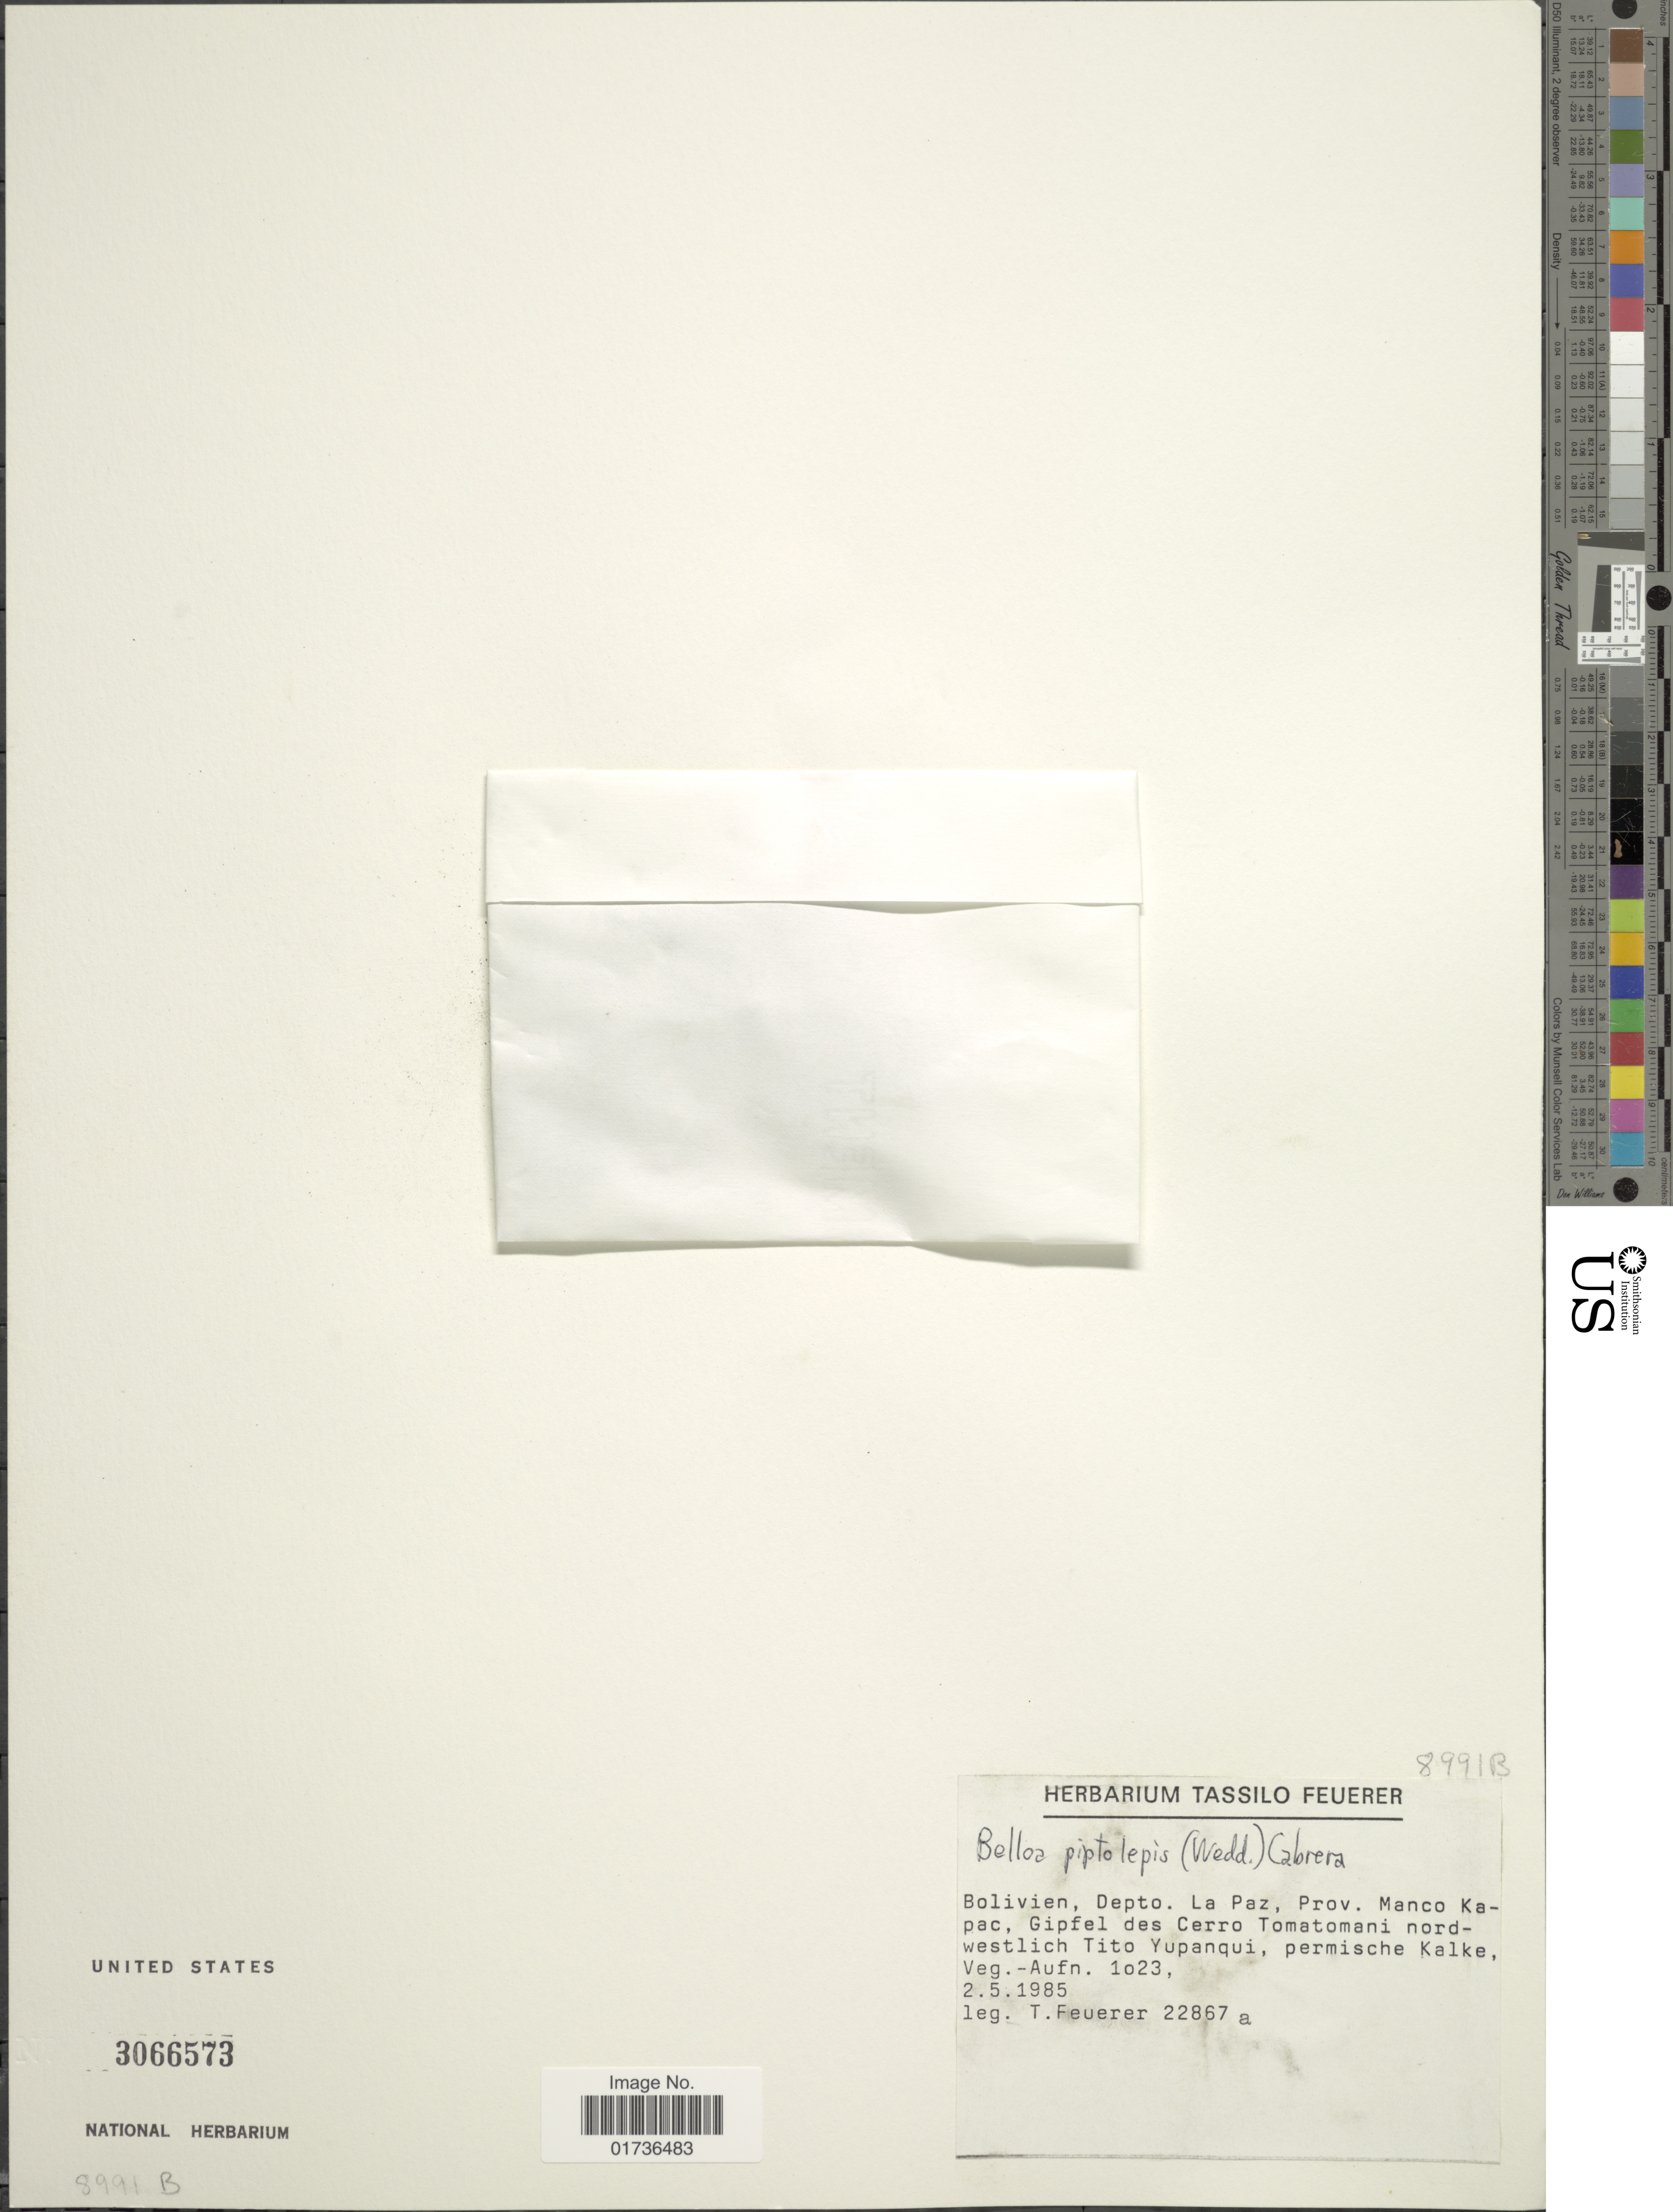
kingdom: Plantae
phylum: Tracheophyta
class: Magnoliopsida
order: Asterales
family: Asteraceae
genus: Mniodes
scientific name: Mniodes piptolepis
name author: (Wedd.) S.E. Freire et al.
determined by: Dillon, M. O.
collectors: T. Feuerer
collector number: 22867a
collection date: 1985-05-02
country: Bolivia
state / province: La Paz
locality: Dept. La Paz, prov. Manco Kapac, Gipfel des Cerro Tomatomani nordwestlch Tito Yupanqui, permische Kalke, Veg.-Aufn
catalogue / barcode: US 3066573